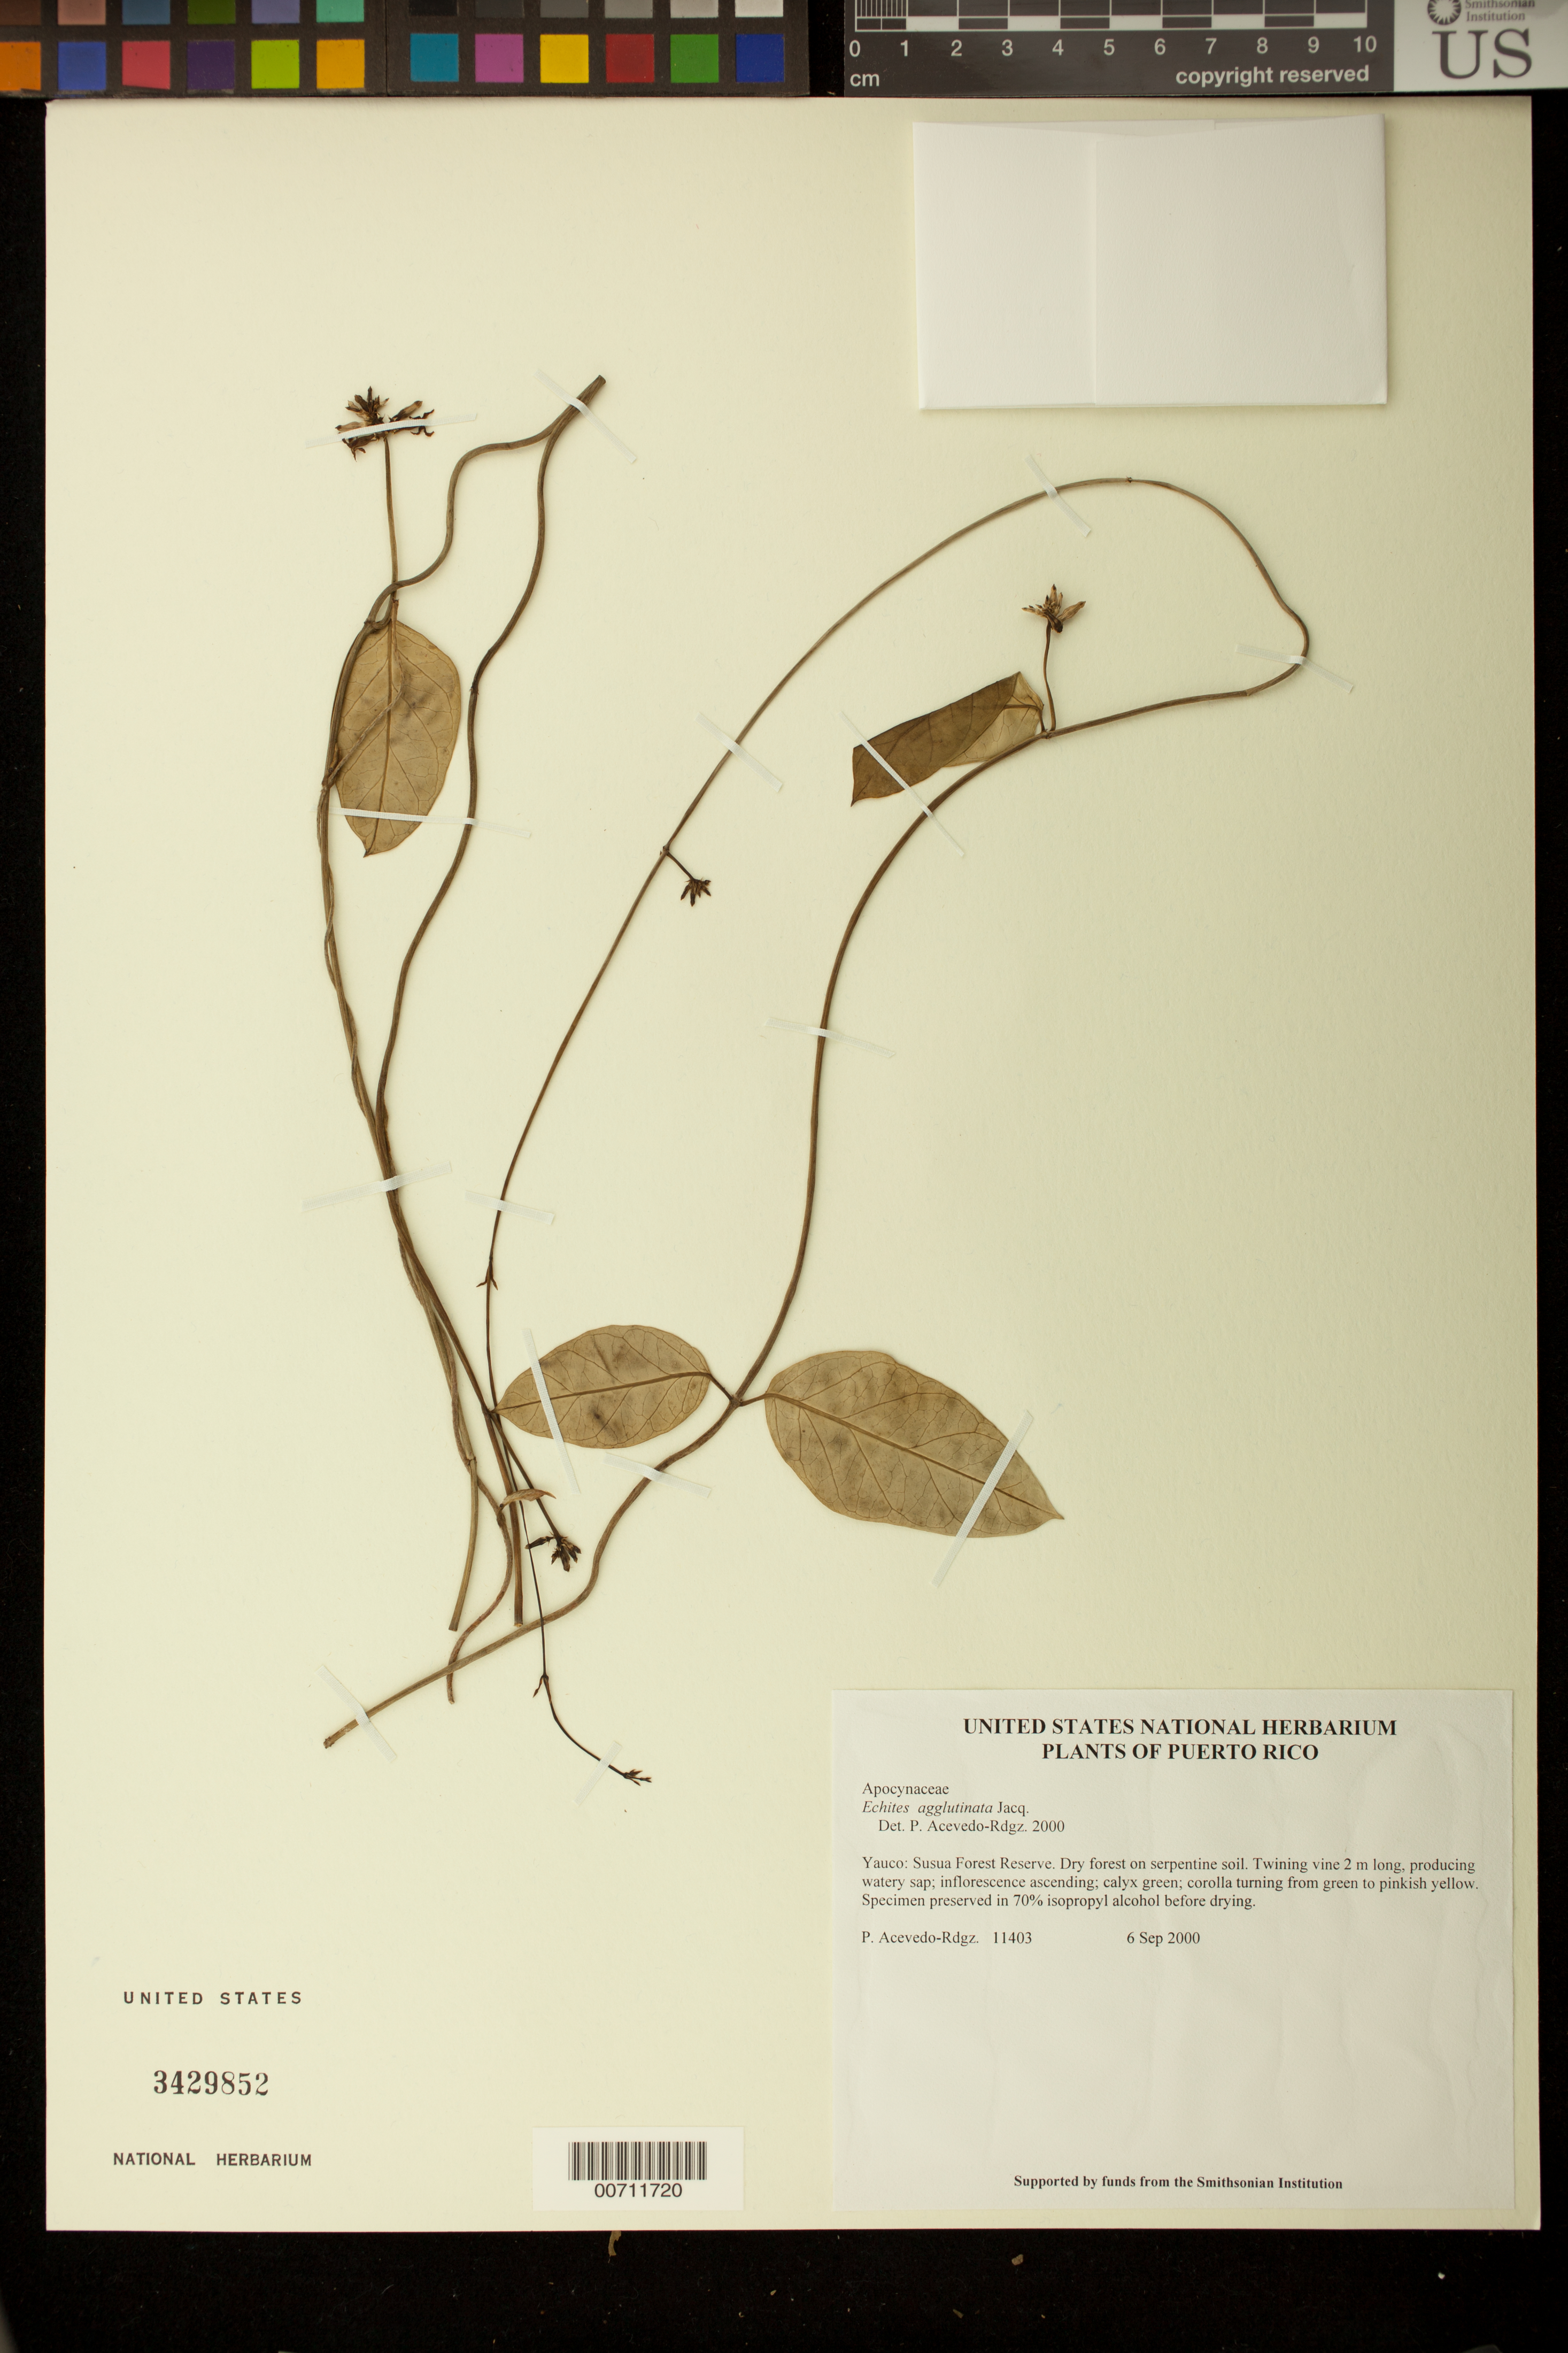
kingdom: Plantae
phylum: Tracheophyta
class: Magnoliopsida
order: Gentianales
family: Apocynaceae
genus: Echites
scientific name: Echites agglutinatus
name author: Jacq.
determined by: Acevedo-Rodríguez, P., (BOT), Smithsonian Institution - National Museum of Natural History (UNITED STATES)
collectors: P. Acevedo-Rodr.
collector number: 11403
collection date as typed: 06 Sep 2000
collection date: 2000-09-06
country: Puerto Rico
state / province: Yauco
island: Puerto Rico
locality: Yauco: Susua Forest Reserve.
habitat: Dry forest on serpentine soil.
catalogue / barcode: US 3429852